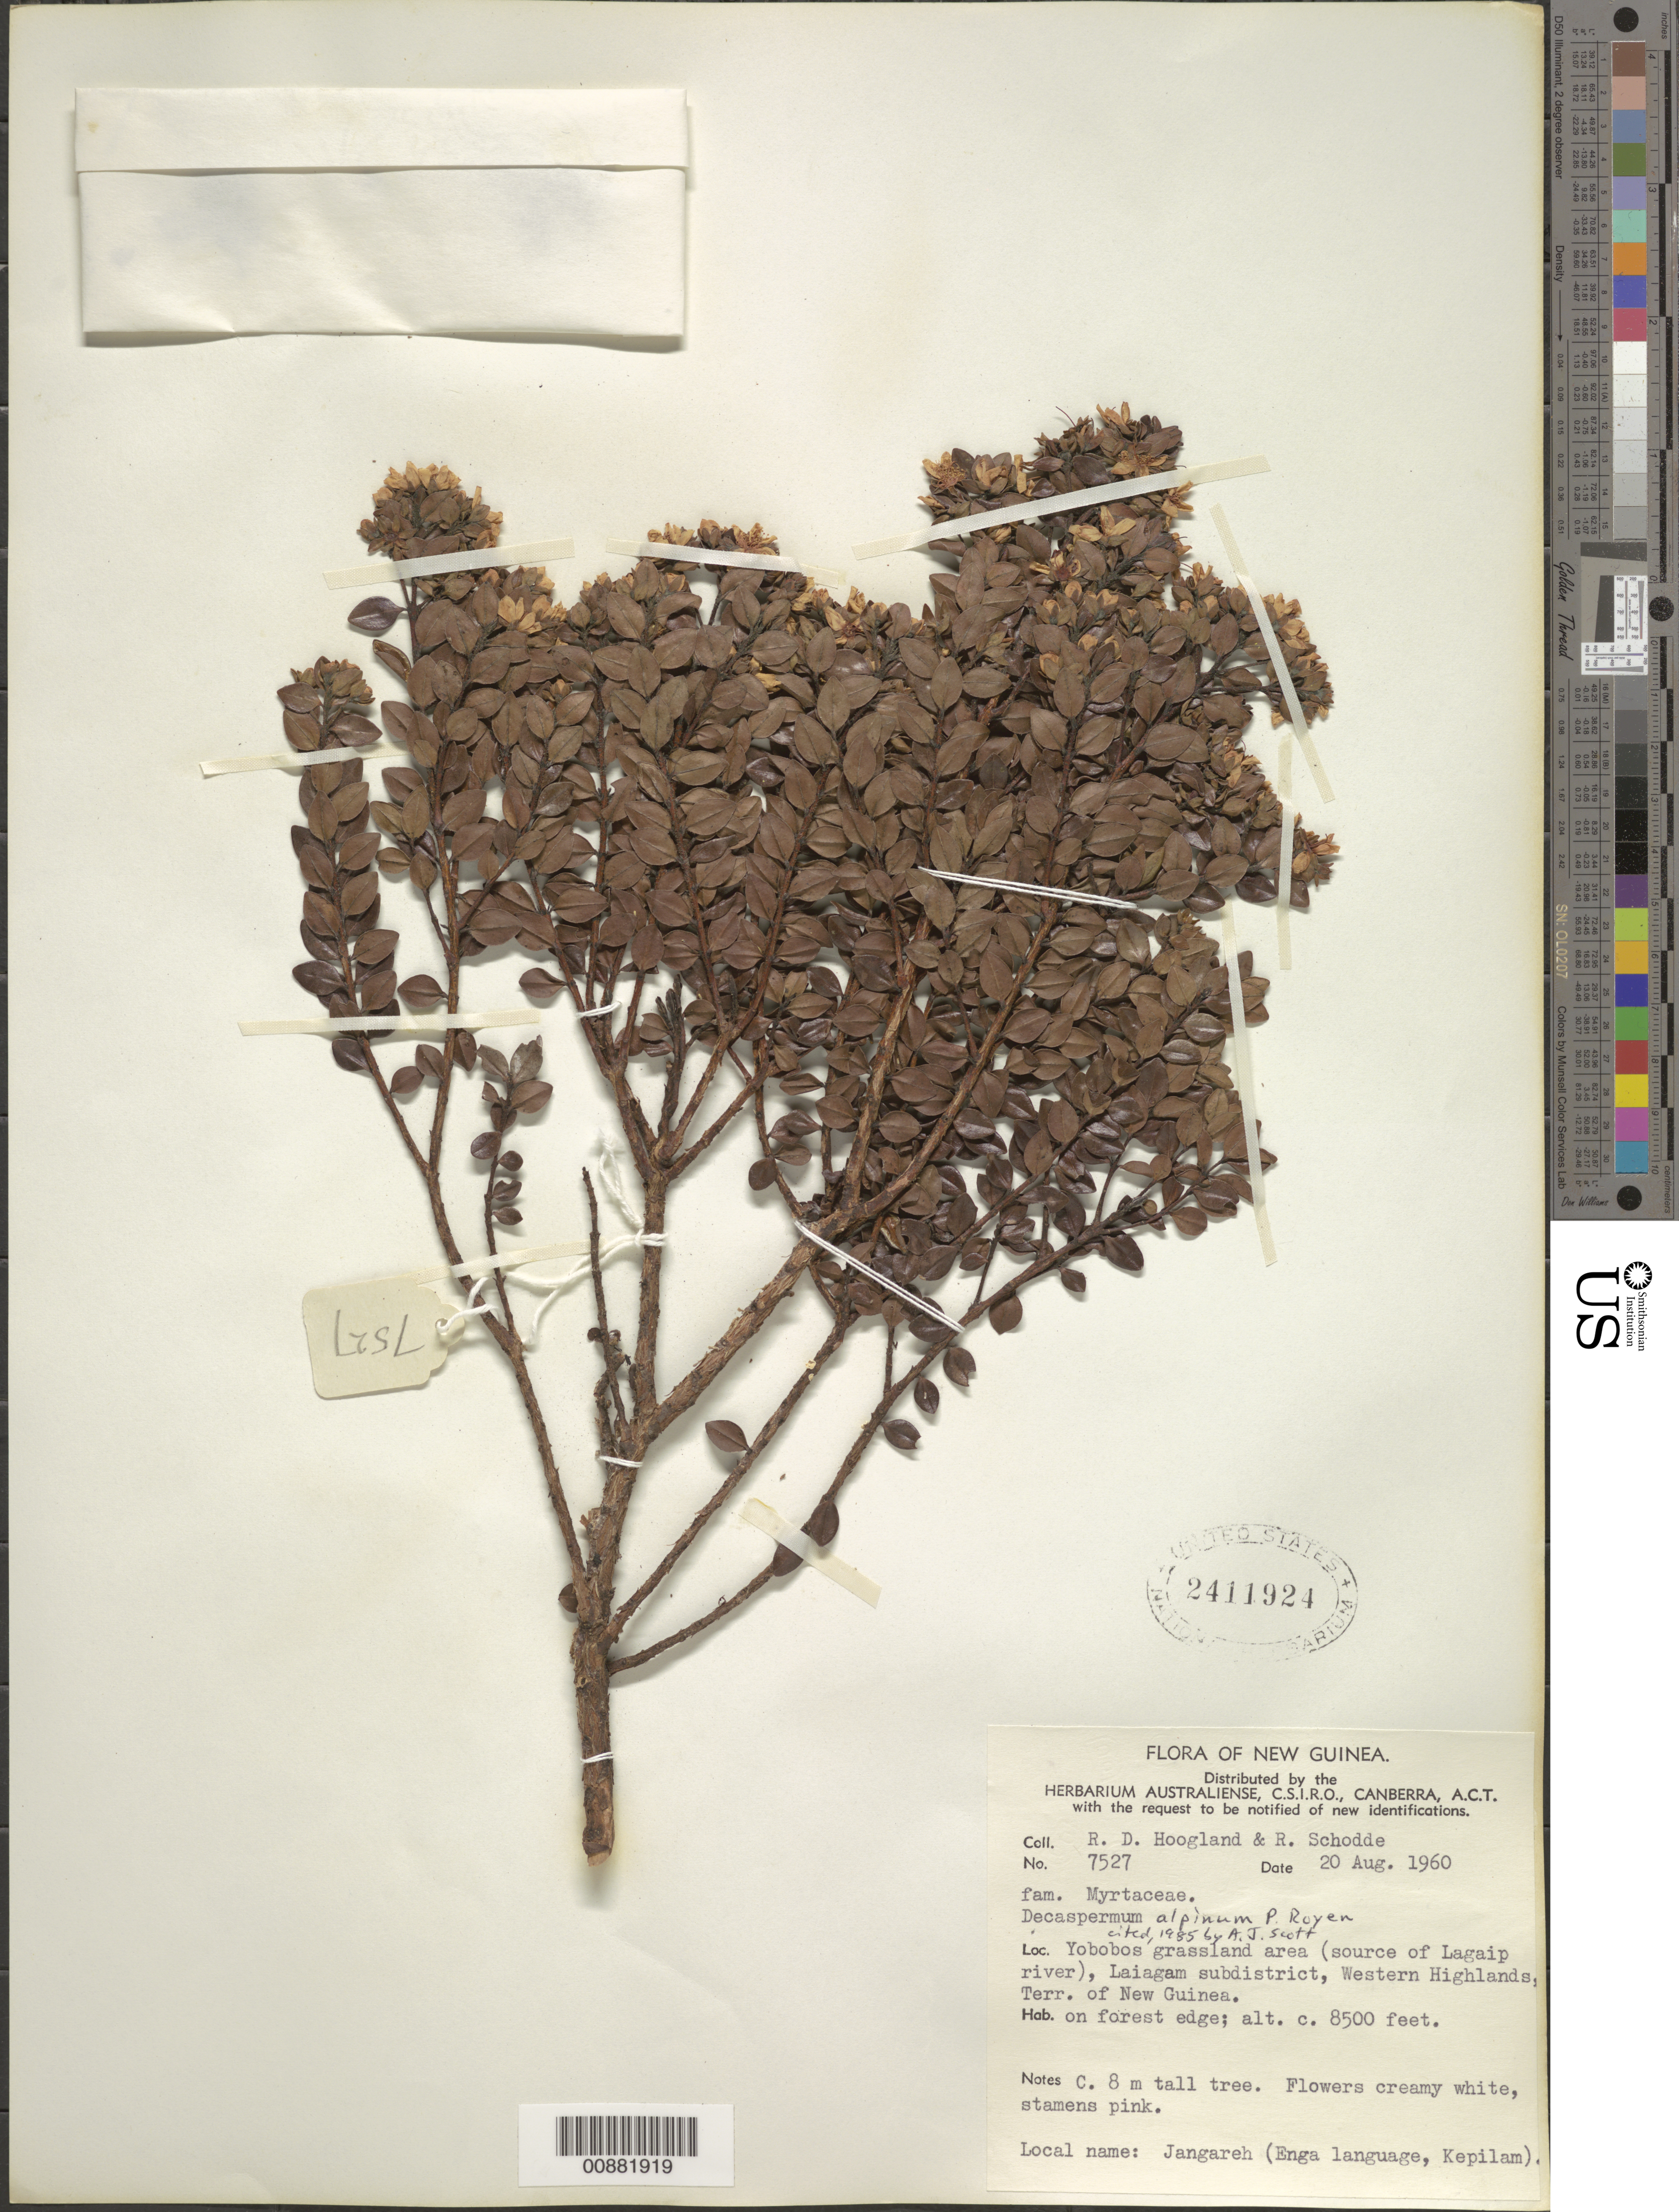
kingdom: Plantae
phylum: Tracheophyta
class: Magnoliopsida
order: Myrtales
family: Myrtaceae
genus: Decaspermum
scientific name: Decaspermum alpinum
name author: P. Royen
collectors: R. D. Hoogland & R. Schodde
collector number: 7527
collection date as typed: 20 Apr 1960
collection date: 1960-04-20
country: Papua New Guinea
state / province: Enga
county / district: Laiagam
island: New Guinea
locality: Yobobos grassland area (source of Lagaip River)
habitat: on forest edge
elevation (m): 2591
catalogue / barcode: US 2411924